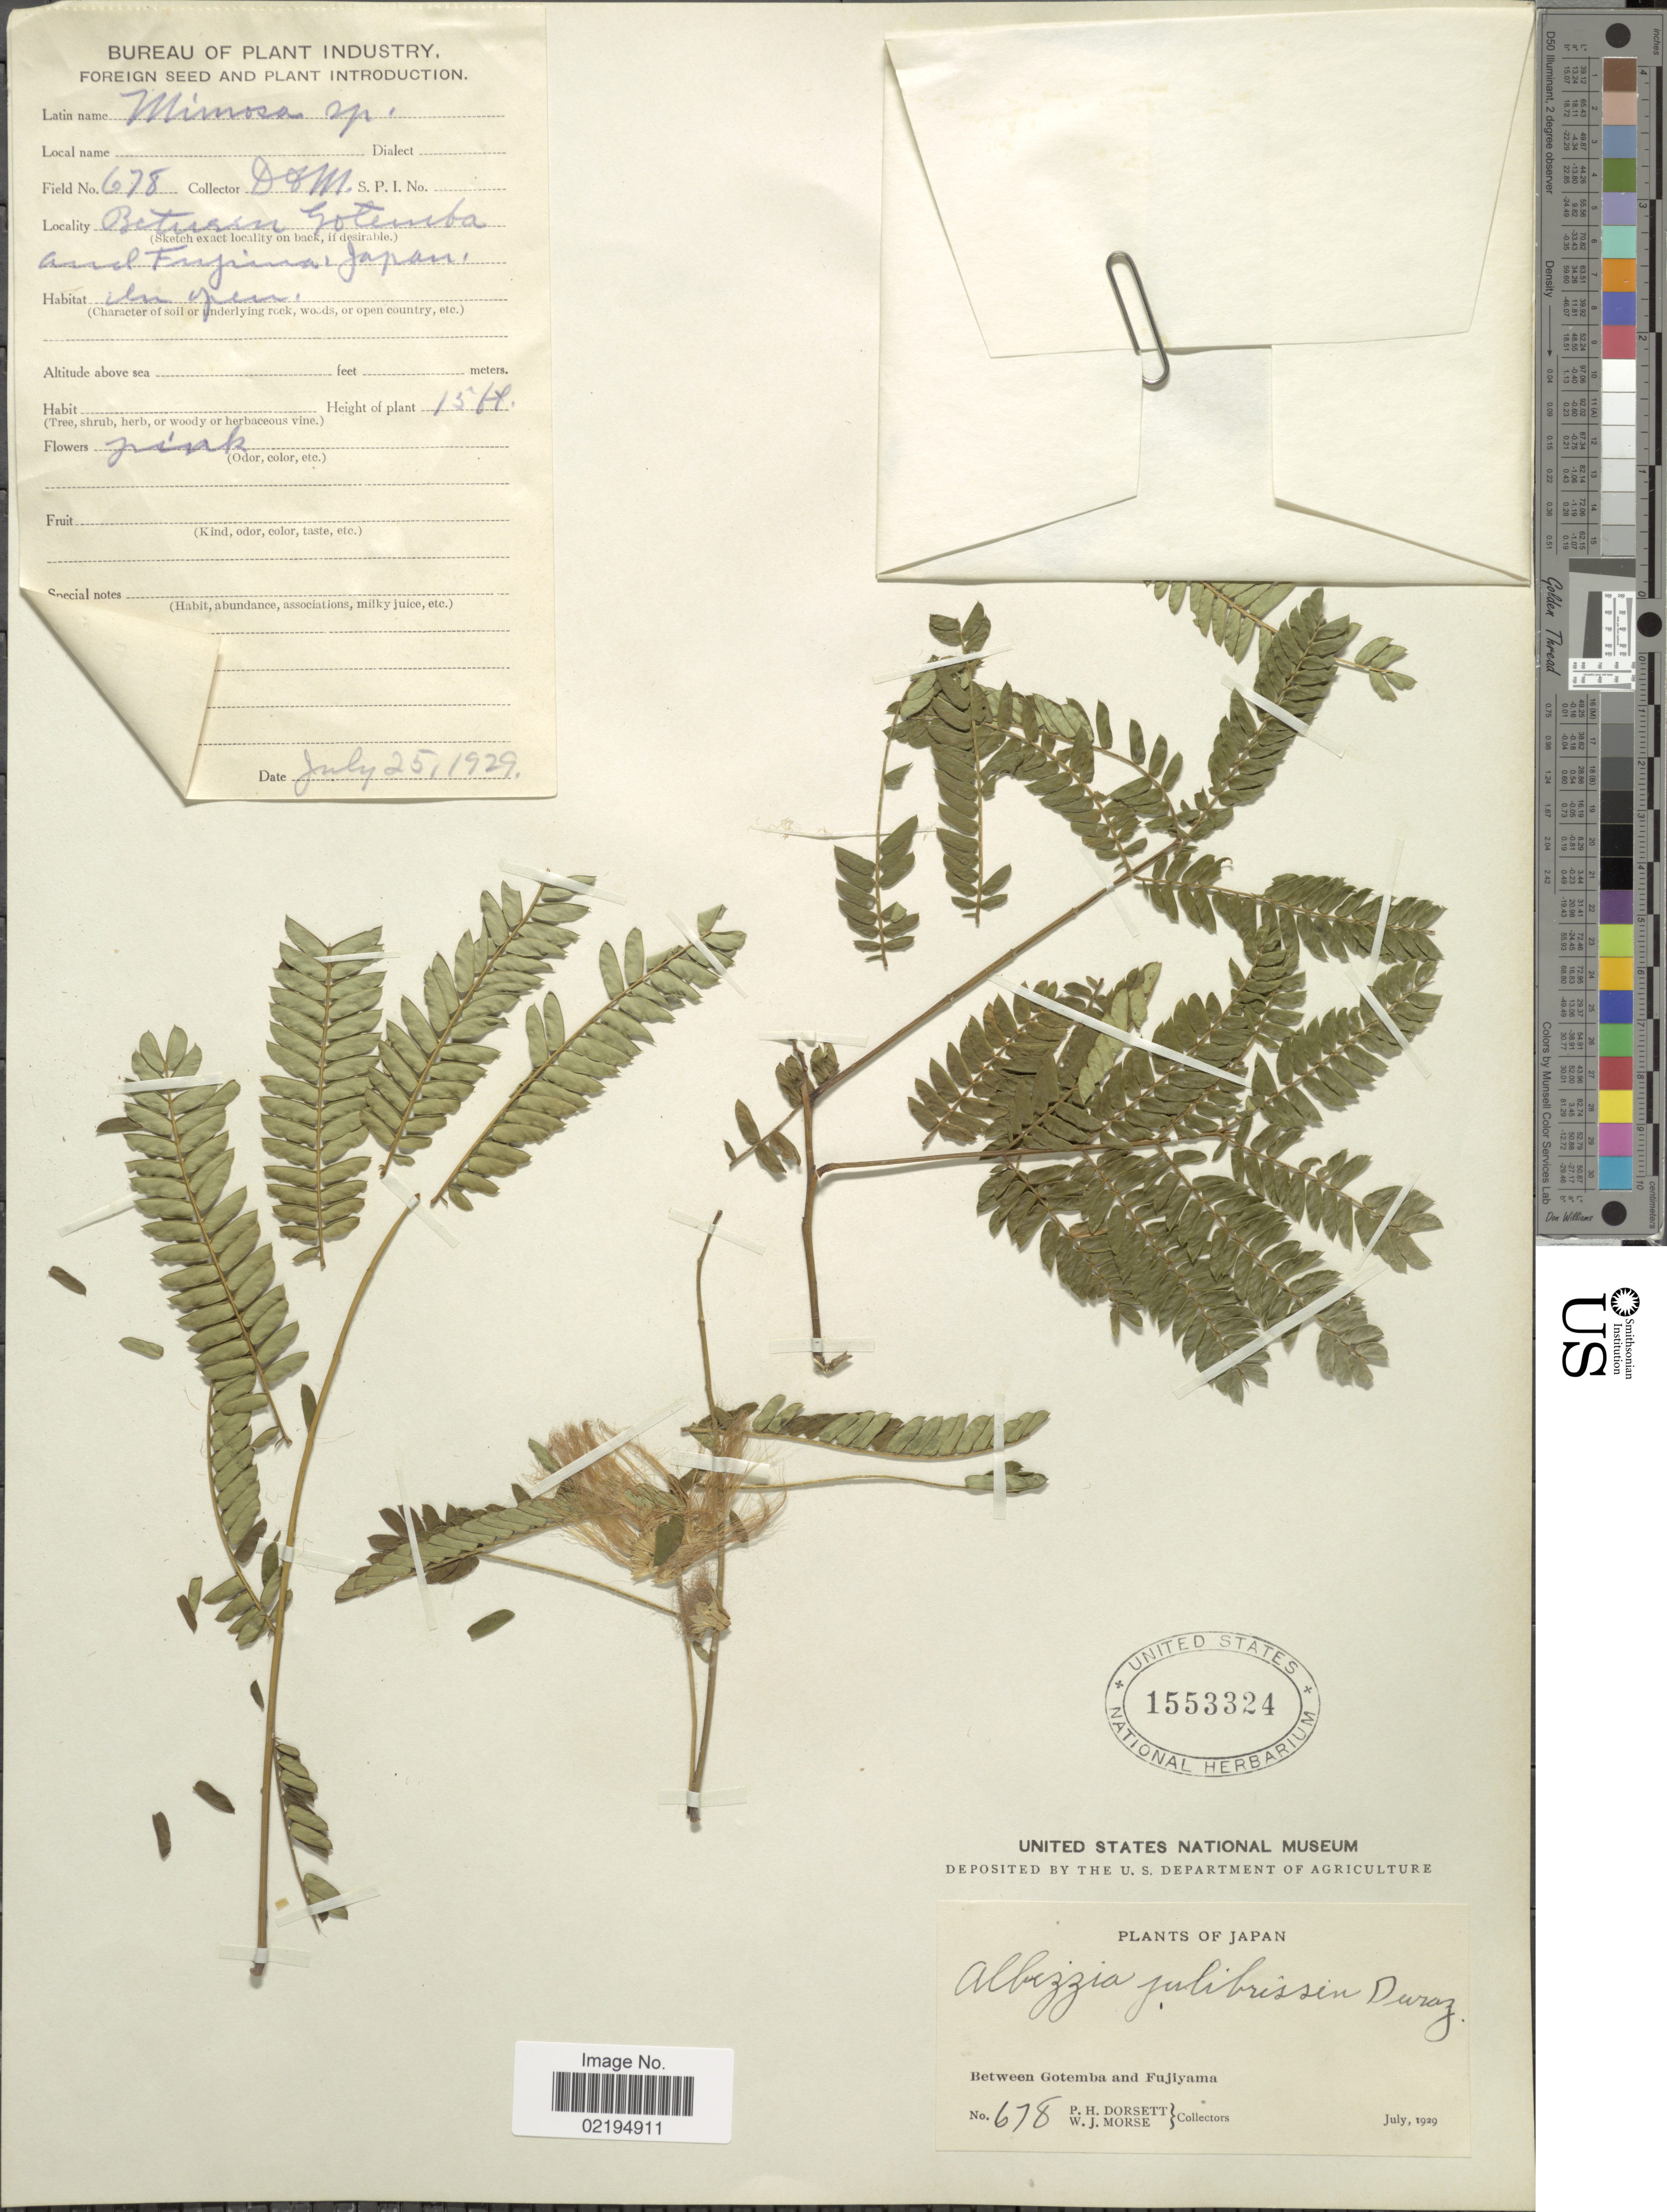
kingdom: Plantae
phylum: Tracheophyta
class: Magnoliopsida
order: Fabales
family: Fabaceae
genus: Albizia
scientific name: Albizia julibrissin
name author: Durazz.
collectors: P. H. Dorsett & W. J. Morse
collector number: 678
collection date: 1929-07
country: Japan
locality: Between Gotemba and Fujiyama.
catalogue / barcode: US 1553324